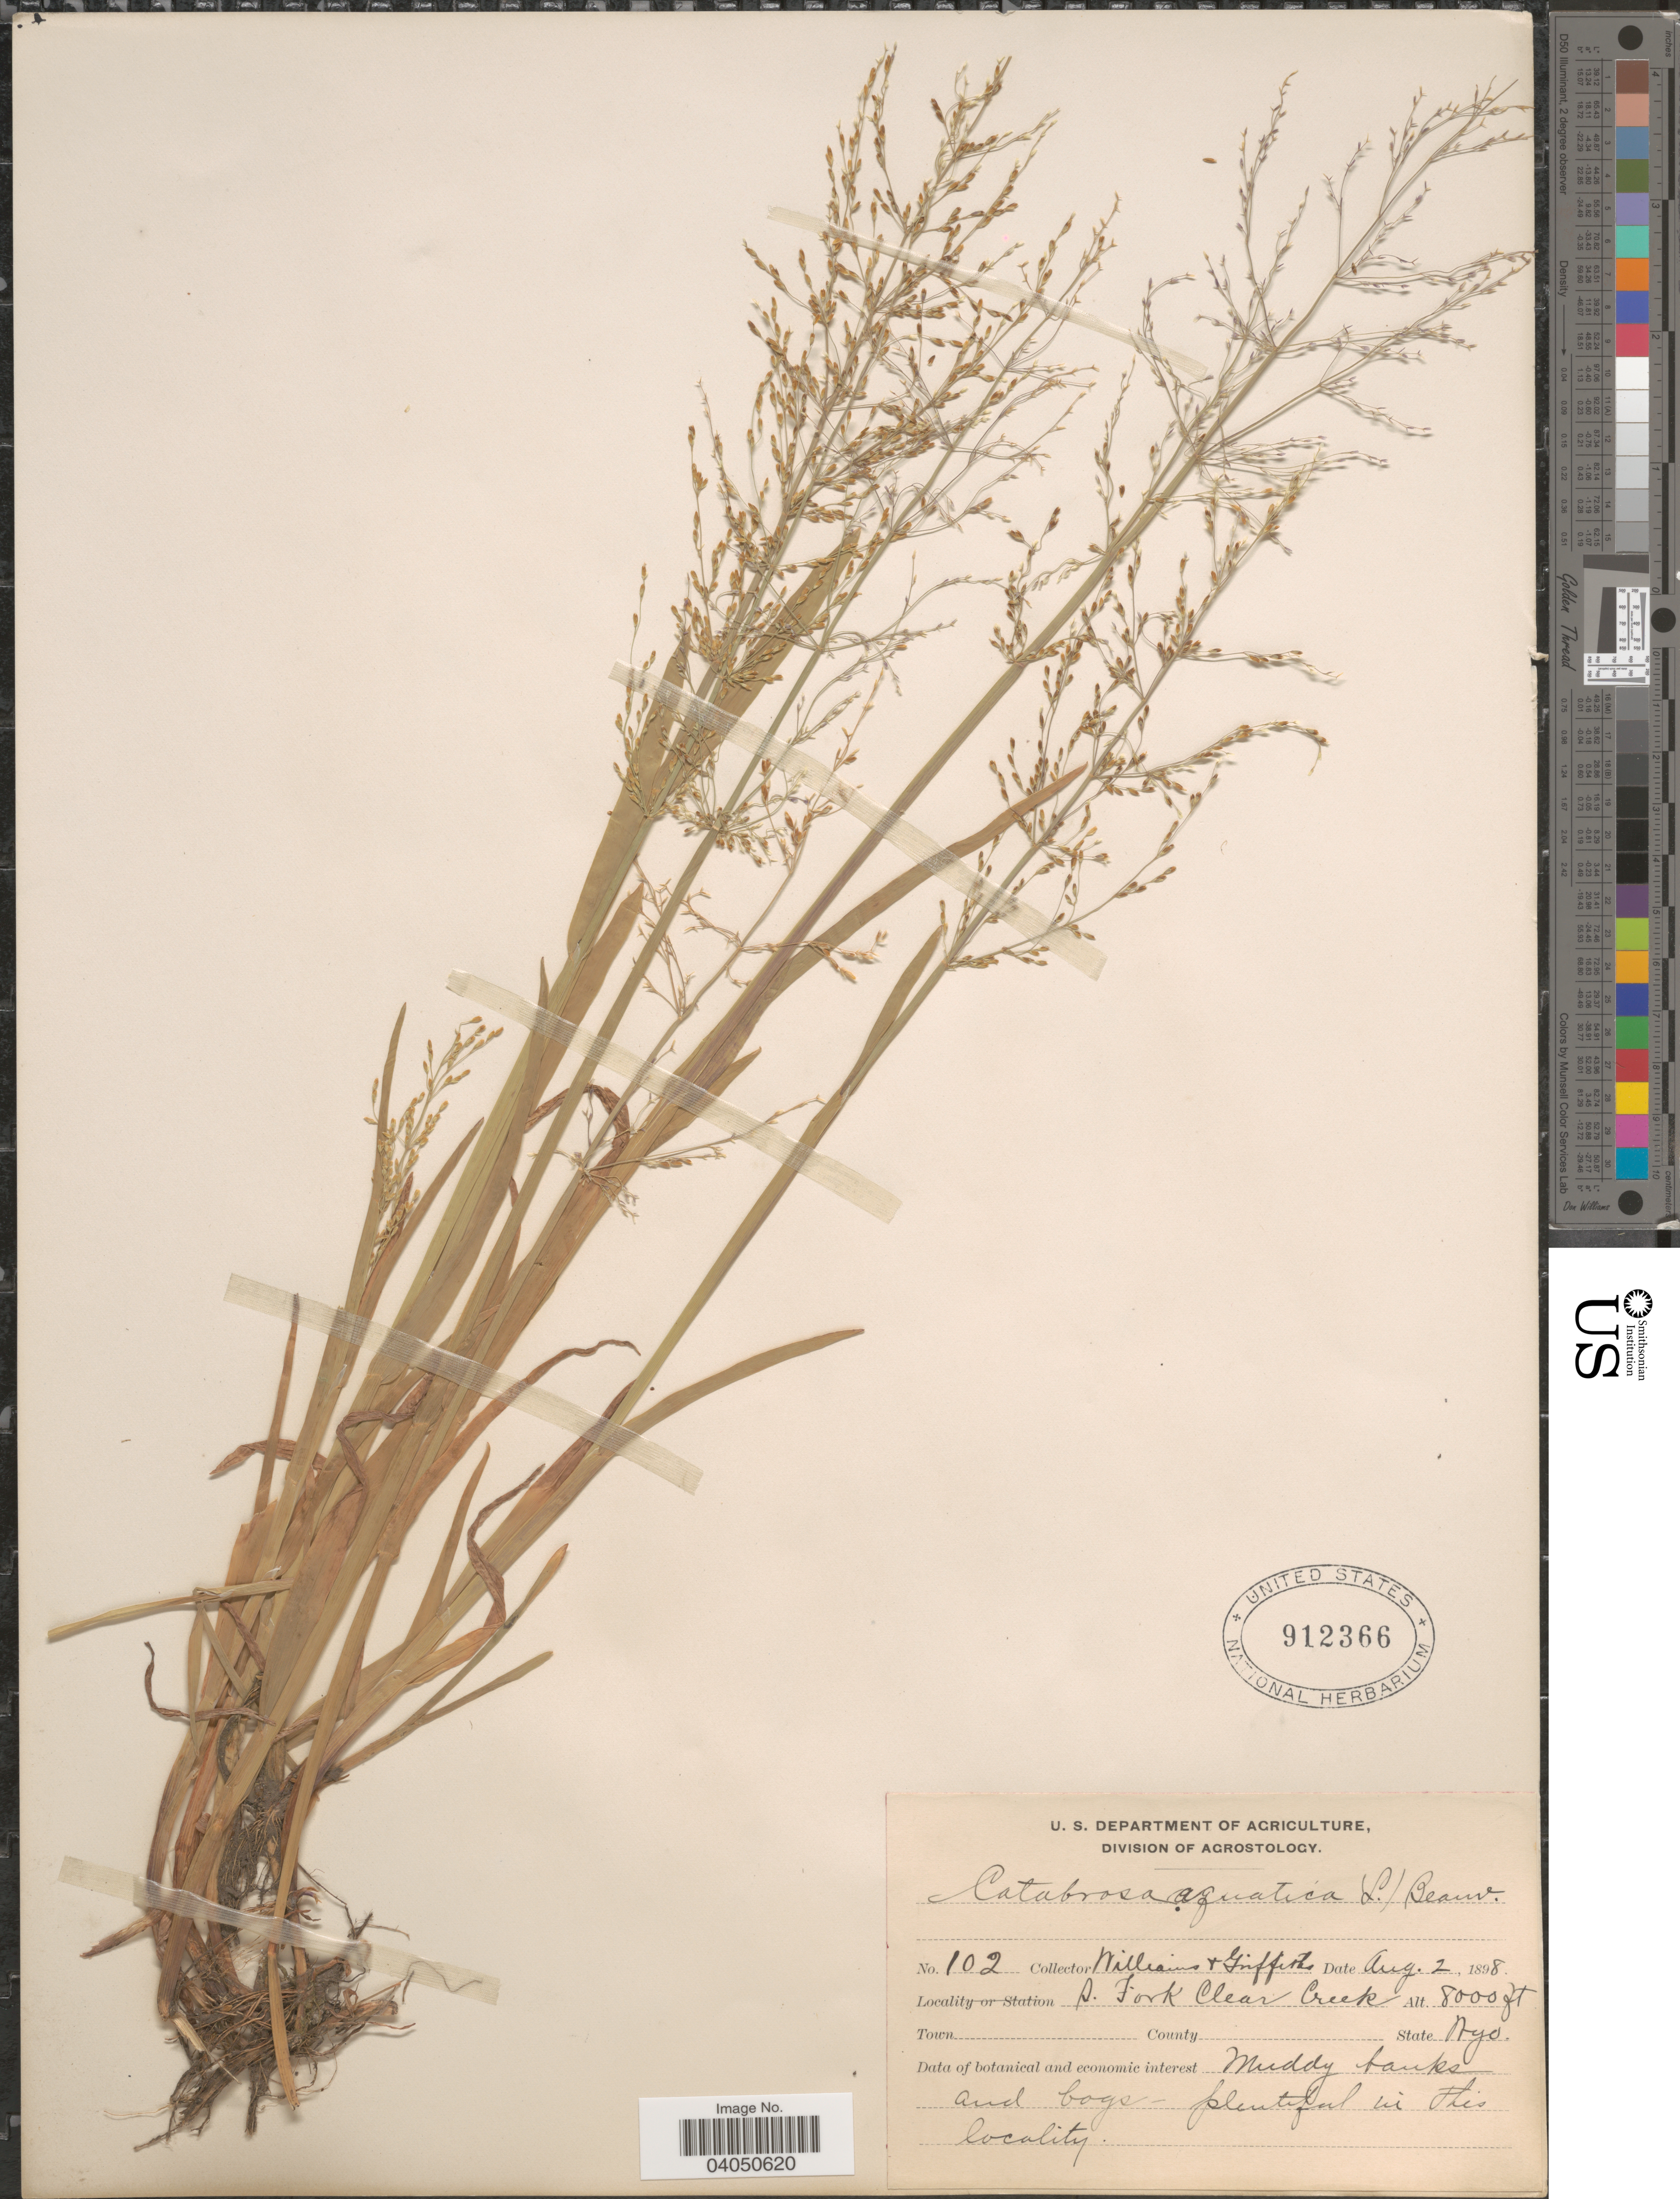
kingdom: Plantae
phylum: Tracheophyta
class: Liliopsida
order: Poales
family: Poaceae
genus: Catabrosa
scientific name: Catabrosa aquatica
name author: (L.) P. Beauv.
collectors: -- Williams & -- Griffiths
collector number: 102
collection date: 1898-08-02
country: United States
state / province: Wyoming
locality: S. Fork Clear Creek.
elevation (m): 2438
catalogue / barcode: US 912366